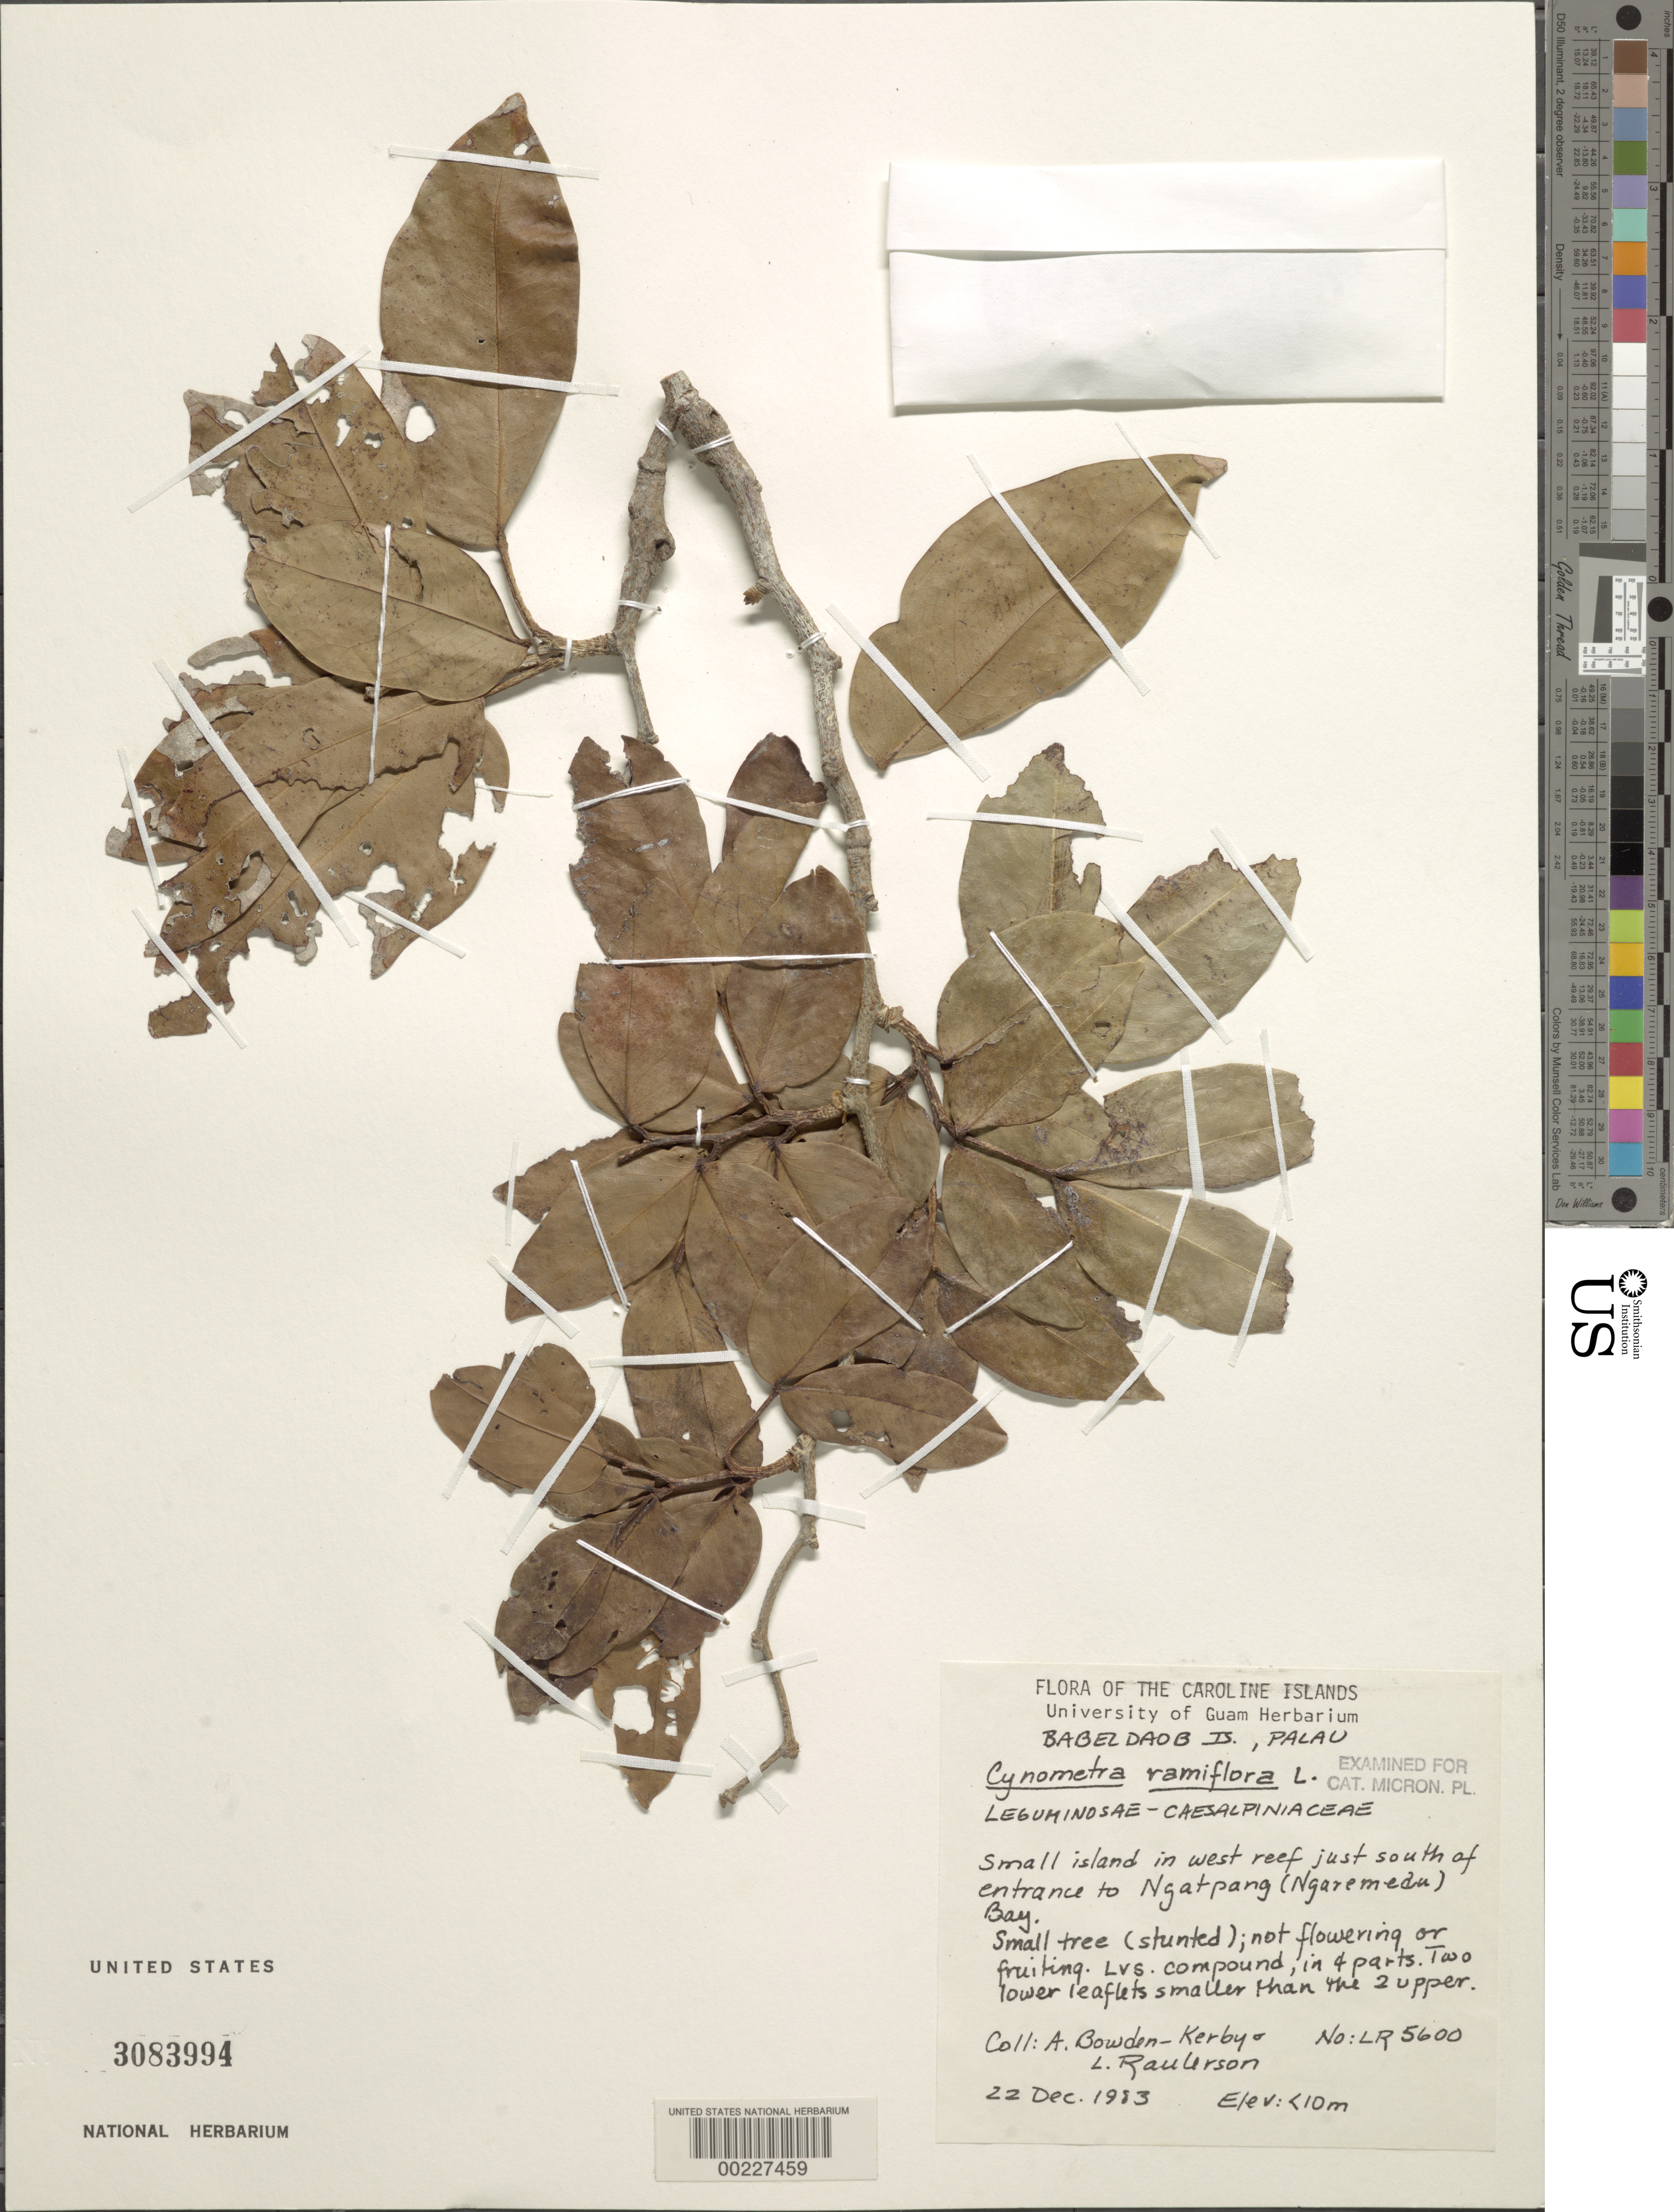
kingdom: Plantae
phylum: Tracheophyta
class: Magnoliopsida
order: Fabales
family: Fabaceae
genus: Cynometra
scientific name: Cynometra ramiflora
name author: L.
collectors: A. Bowden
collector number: Lr5600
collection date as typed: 22 Dec 1983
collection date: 1983-12-22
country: Palau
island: Babeldaob [Babelthuap]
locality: Small island in W reef just S of entrance to Ngatpang (Naremeda) Bay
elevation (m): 0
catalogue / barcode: US 3083994